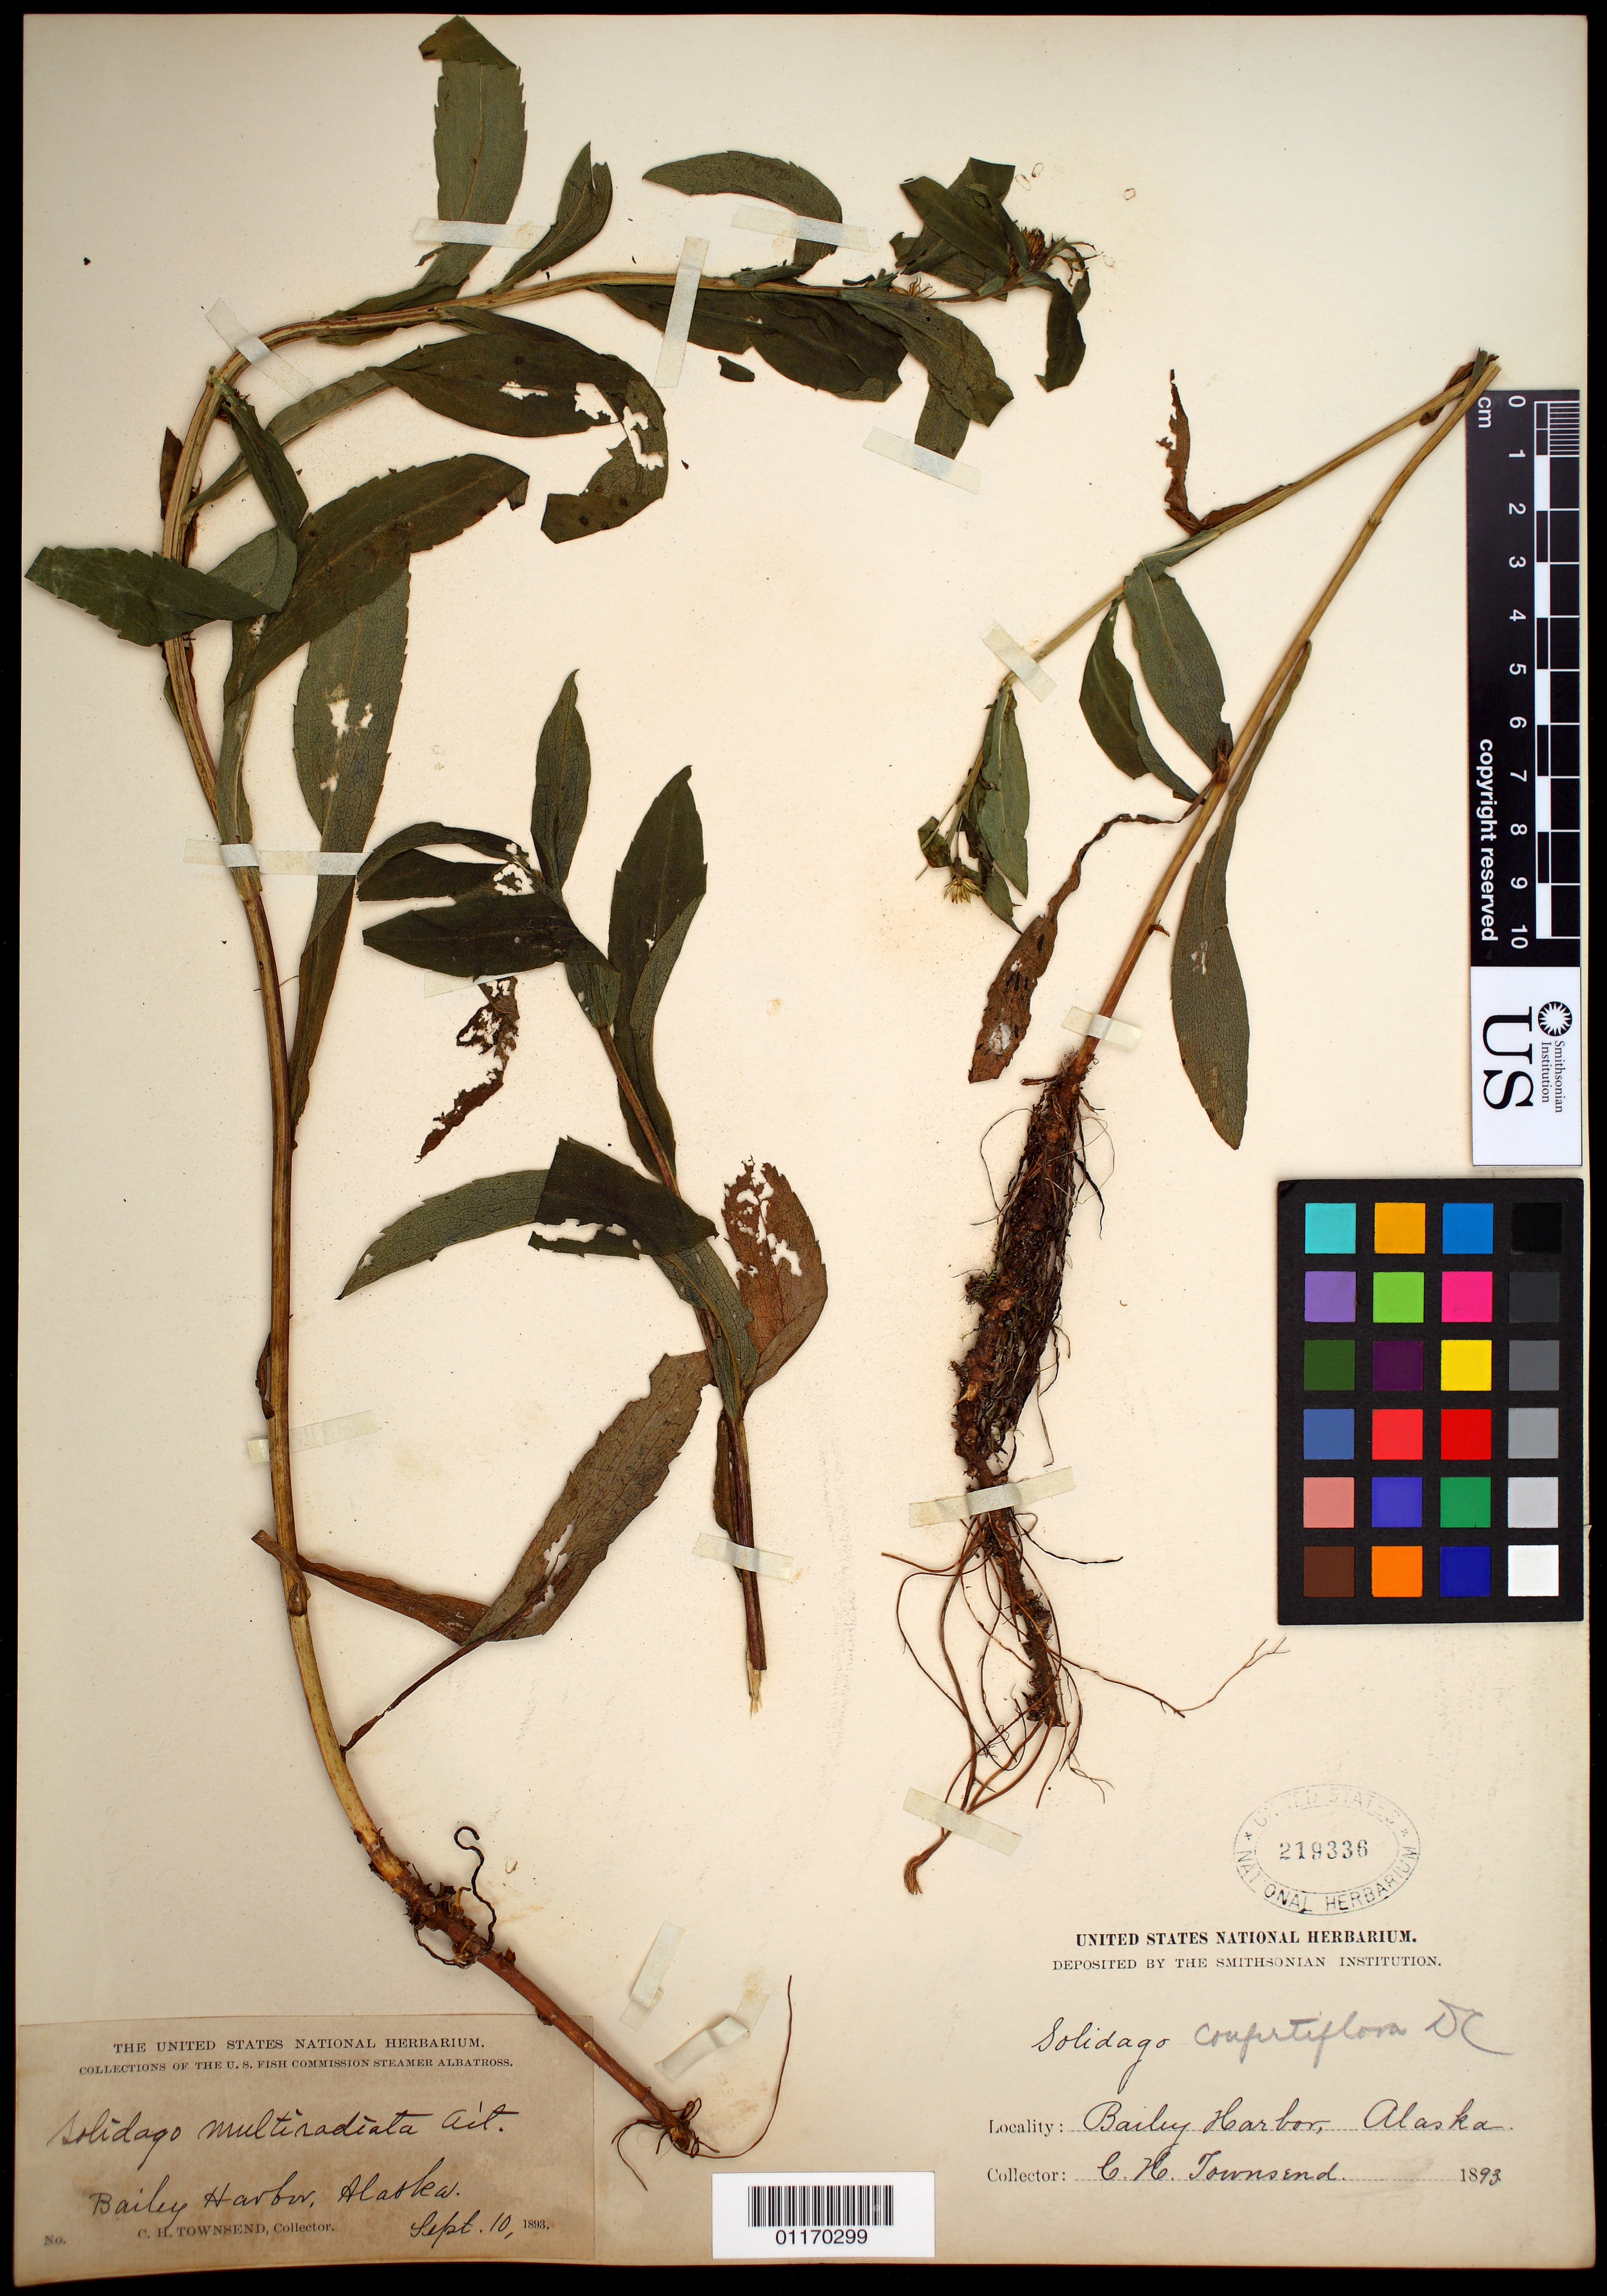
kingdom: Plantae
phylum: Tracheophyta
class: Magnoliopsida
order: Asterales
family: Asteraceae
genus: Solidago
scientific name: Solidago multiradiata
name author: Aiton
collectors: C. H. Townsend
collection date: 1893-09-10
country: United States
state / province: Alaska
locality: Bailey Harbor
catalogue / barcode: US 219336